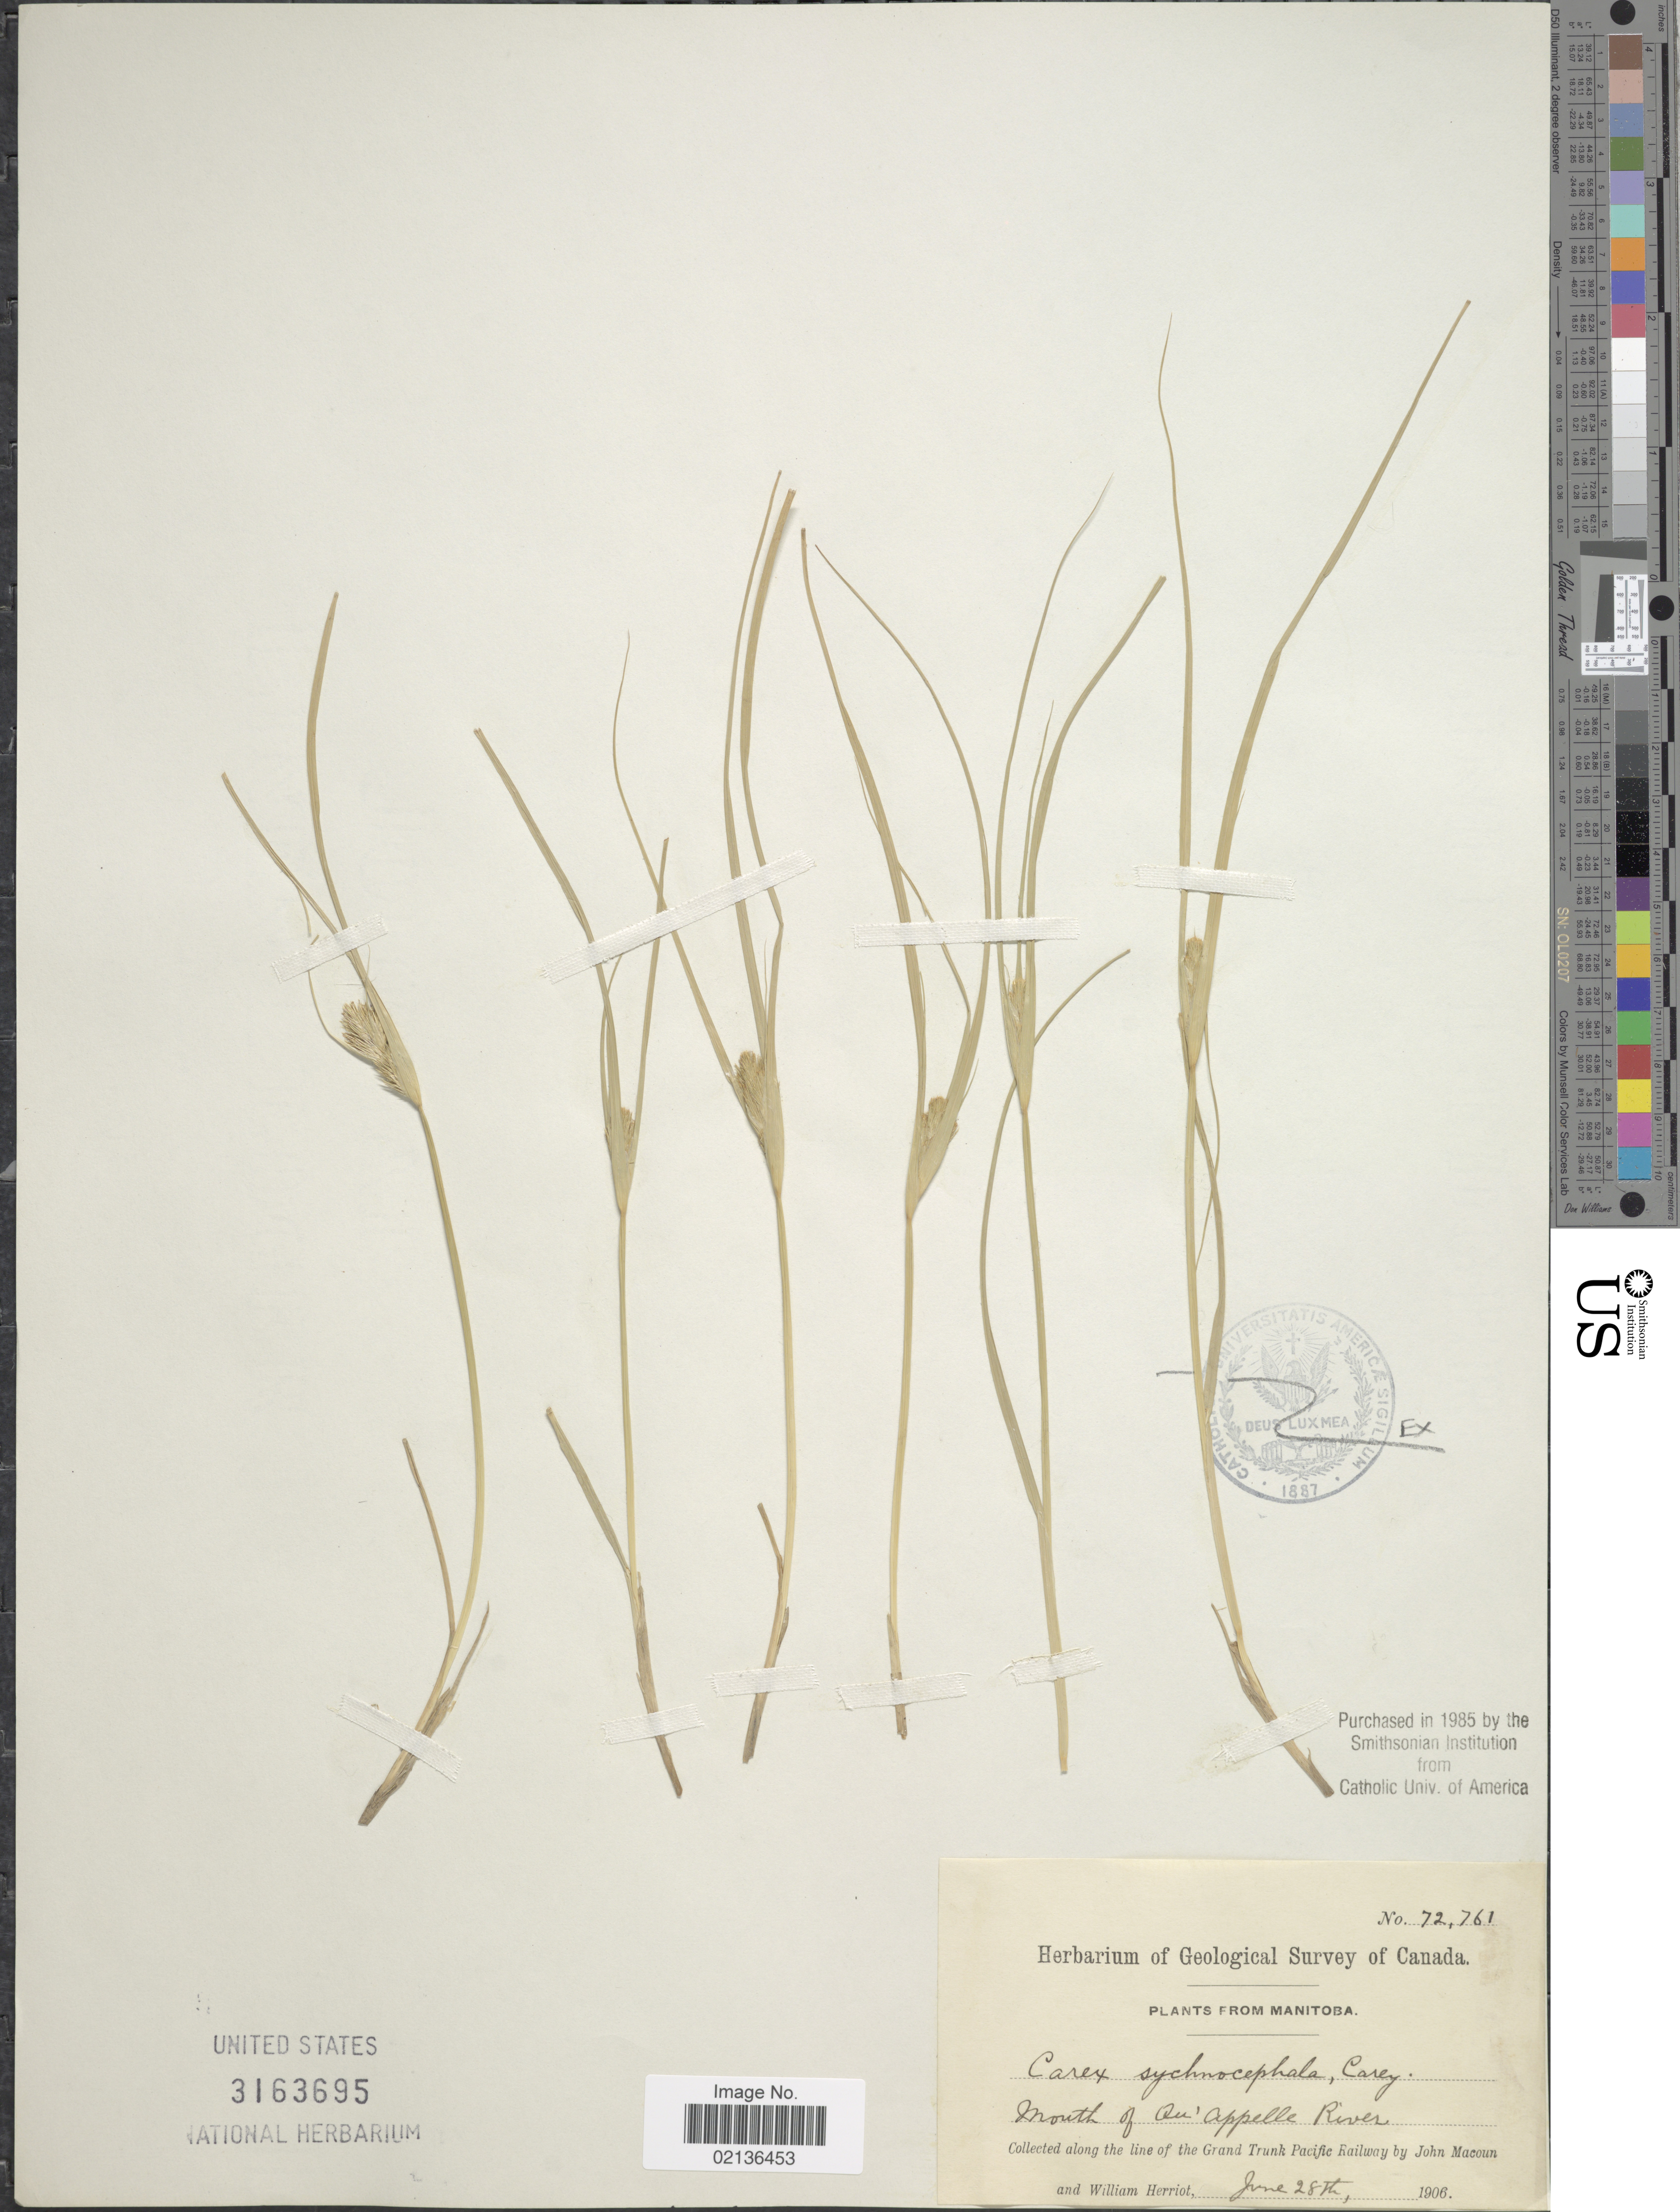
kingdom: Plantae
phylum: Tracheophyta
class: Liliopsida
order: Poales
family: Cyperaceae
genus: Carex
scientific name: Carex sychnocephala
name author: J. Carey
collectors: J. Macoun & W. Herriot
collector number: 72761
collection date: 1906-06-28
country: Canada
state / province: Manitoba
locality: Mouth of Ou' appelle River, along the line of the Grand Trunk Pacific Railway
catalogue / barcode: US 3163695